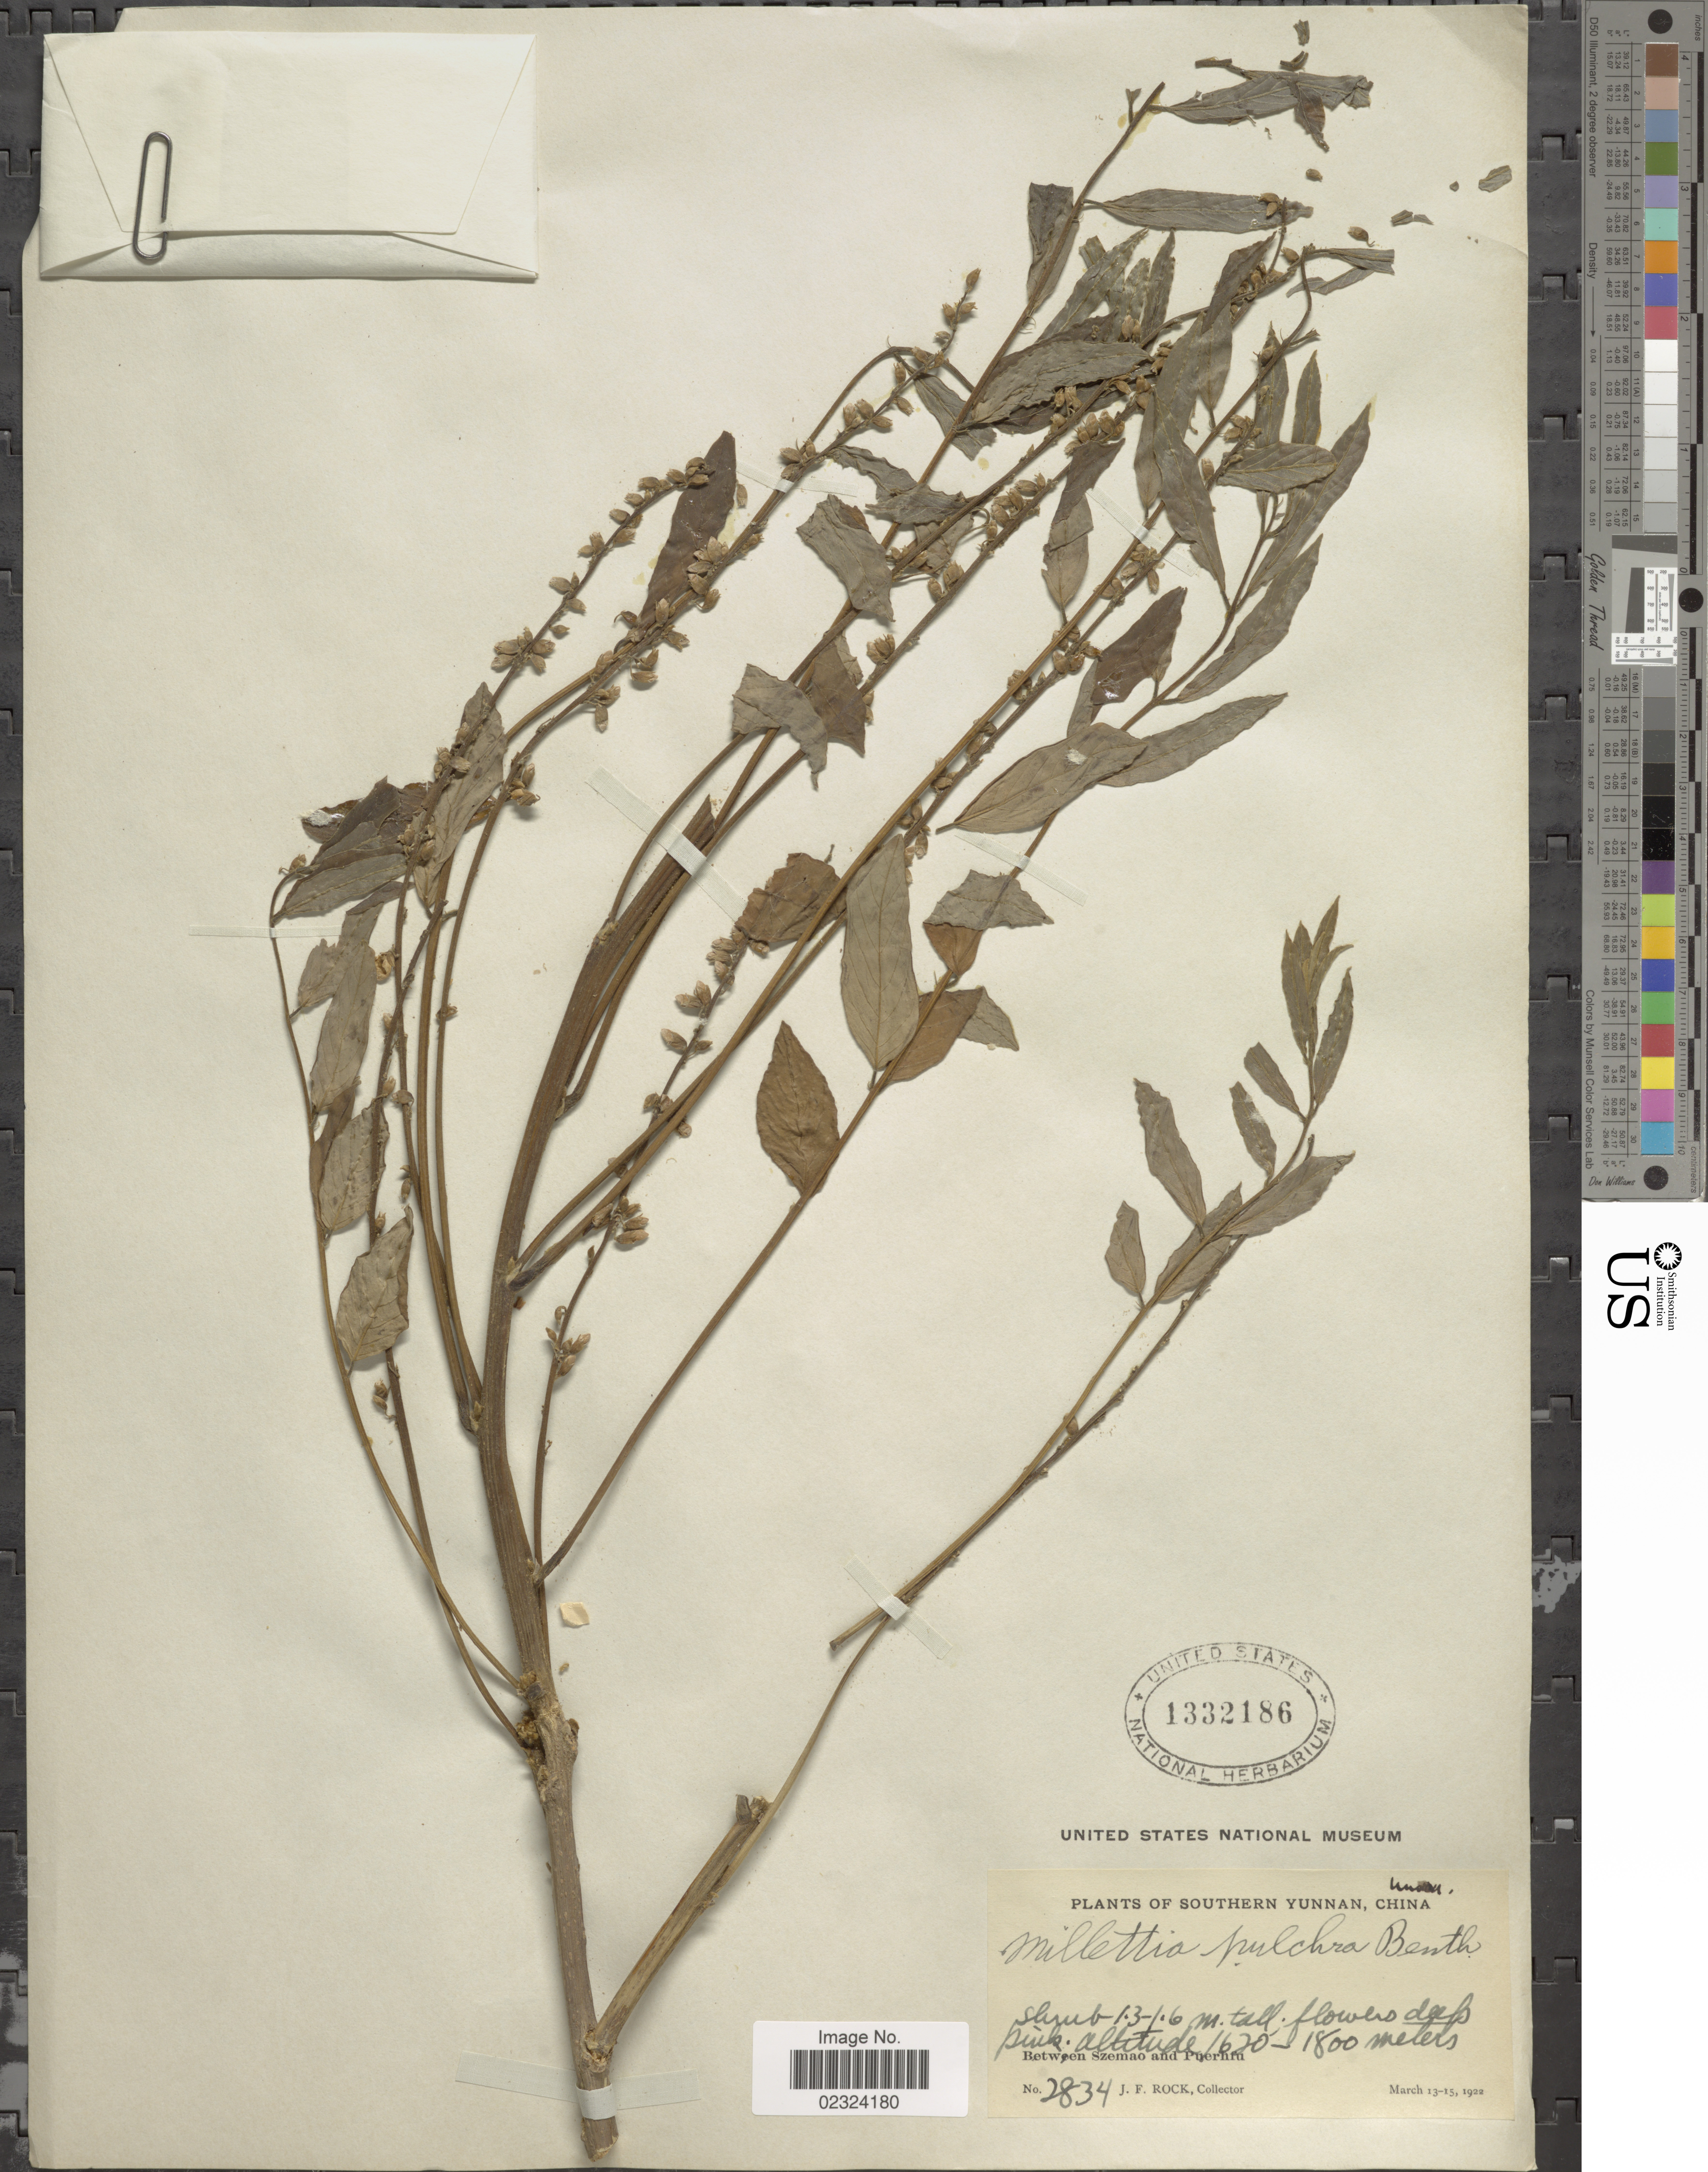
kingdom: Plantae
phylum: Tracheophyta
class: Magnoliopsida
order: Fabales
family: Fabaceae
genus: Millettia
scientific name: Millettia pulchra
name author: (Benth.) Kurz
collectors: J. Rock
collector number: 2834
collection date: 1922-03-13/1922-03-15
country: China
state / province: Yunnan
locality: Southern Yunnan. Between Szemao and Puerhfu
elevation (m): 1620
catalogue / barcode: US 1332186